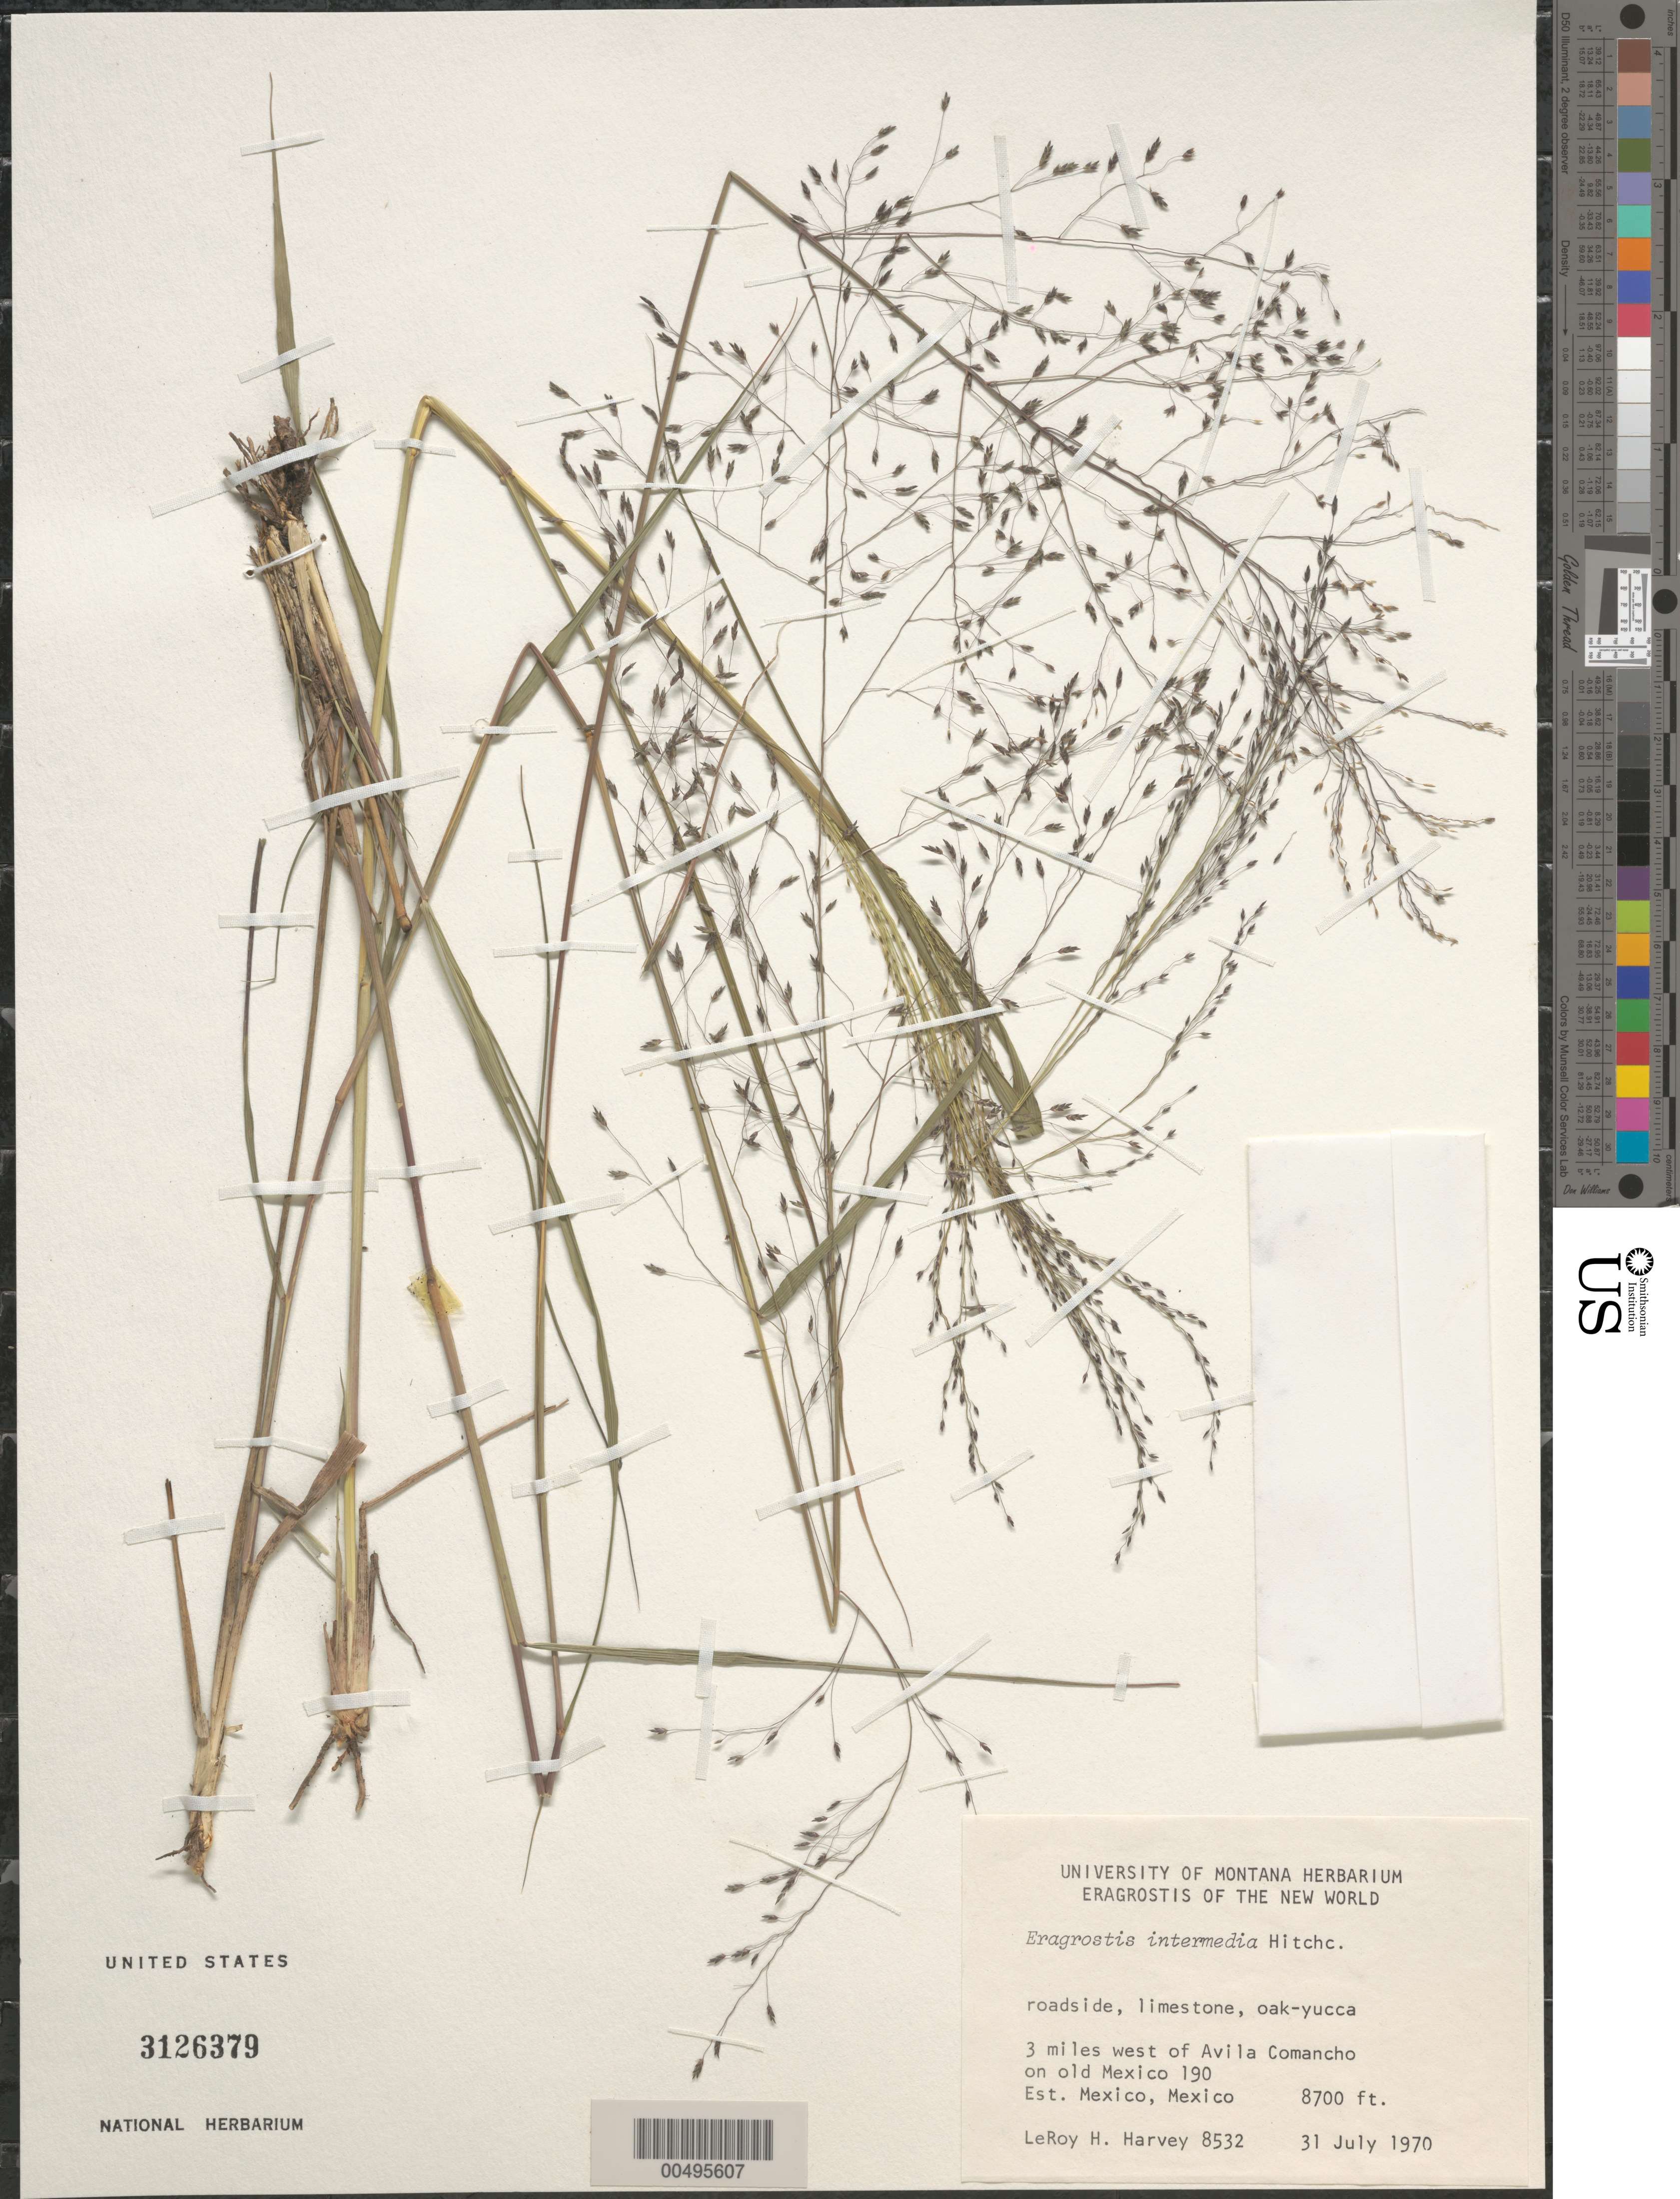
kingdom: Plantae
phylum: Tracheophyta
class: Liliopsida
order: Poales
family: Poaceae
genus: Eragrostis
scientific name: Eragrostis intermedia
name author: Hitchc.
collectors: L. H. Harvey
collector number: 8532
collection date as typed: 31 Jul 1970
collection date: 1970-07-31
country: Mexico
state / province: México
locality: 3 mi W of Avila Comancho on old Mex 190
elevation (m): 2652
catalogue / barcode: US 3126379